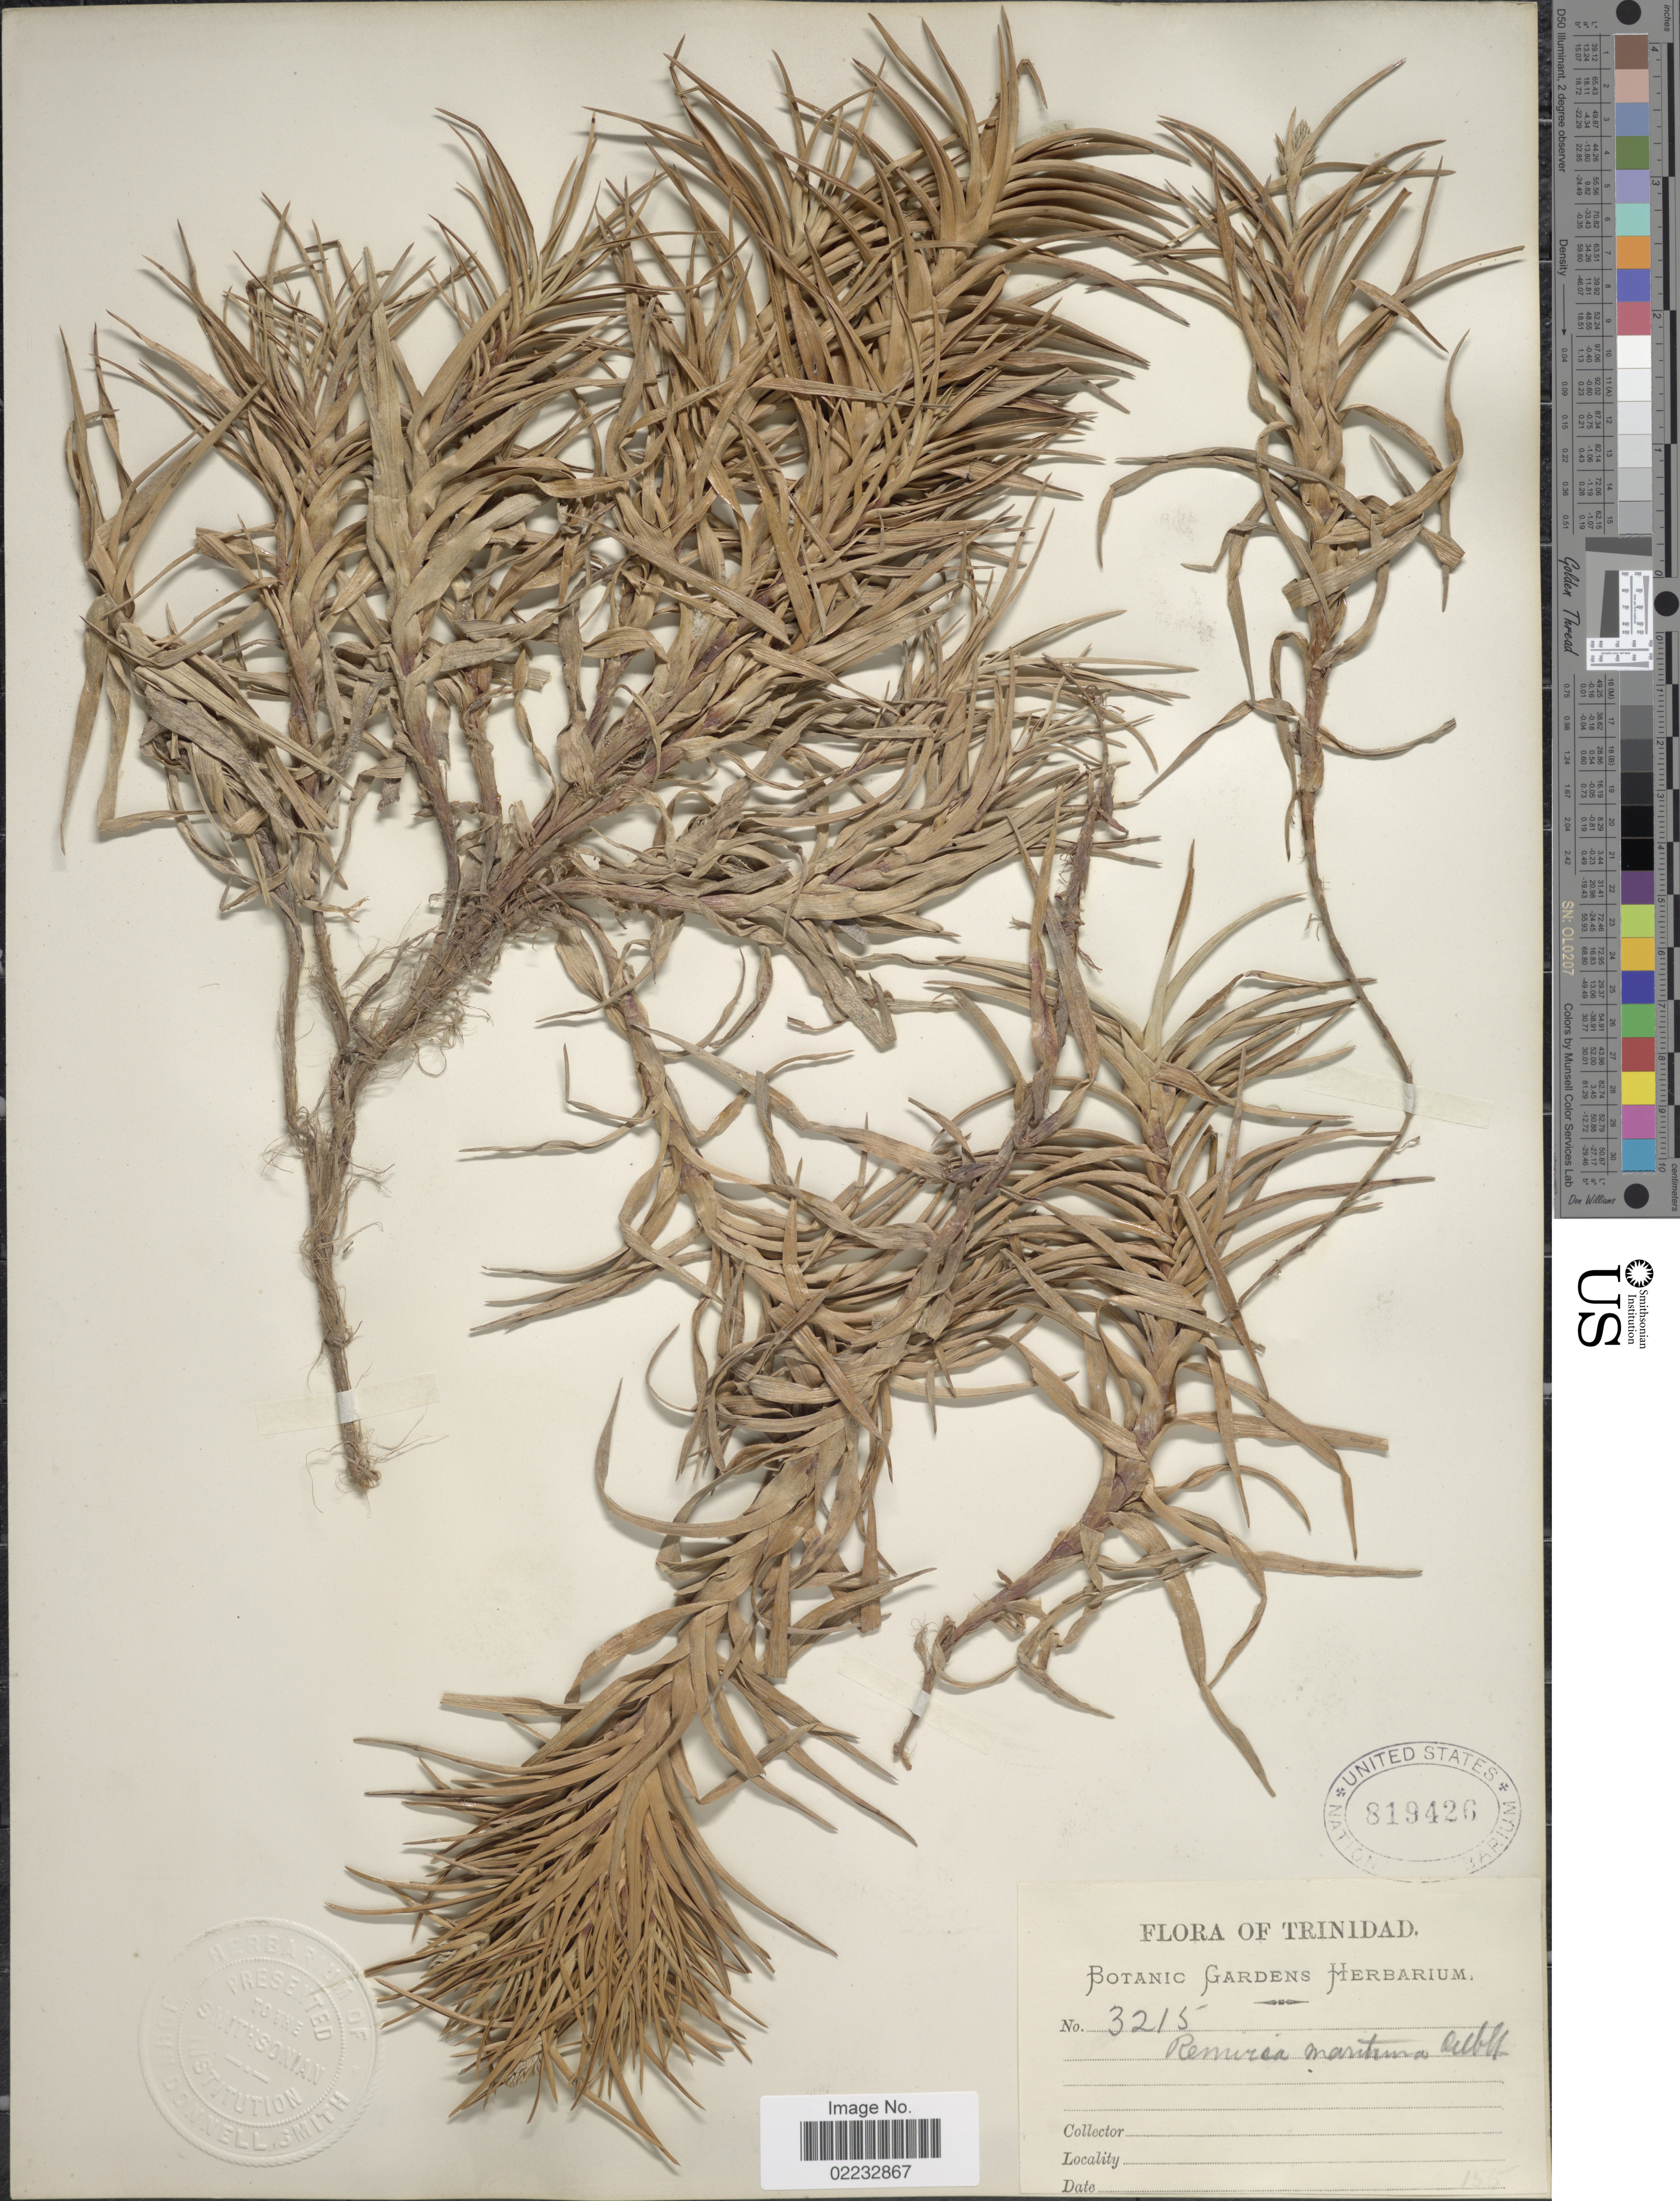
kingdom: Plantae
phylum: Tracheophyta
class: Liliopsida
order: Poales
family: Cyperaceae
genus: Cyperus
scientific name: Cyperus pedunculatus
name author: (R. Br.) J. Kern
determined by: Strong, M. T., (US), Smithsonian Institution - National Museum of Natural History (UNITED STATES)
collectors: Botanic Gardens Herbarium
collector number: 3215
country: Trinidad and Tobago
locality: Trinidad.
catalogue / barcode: US 819426